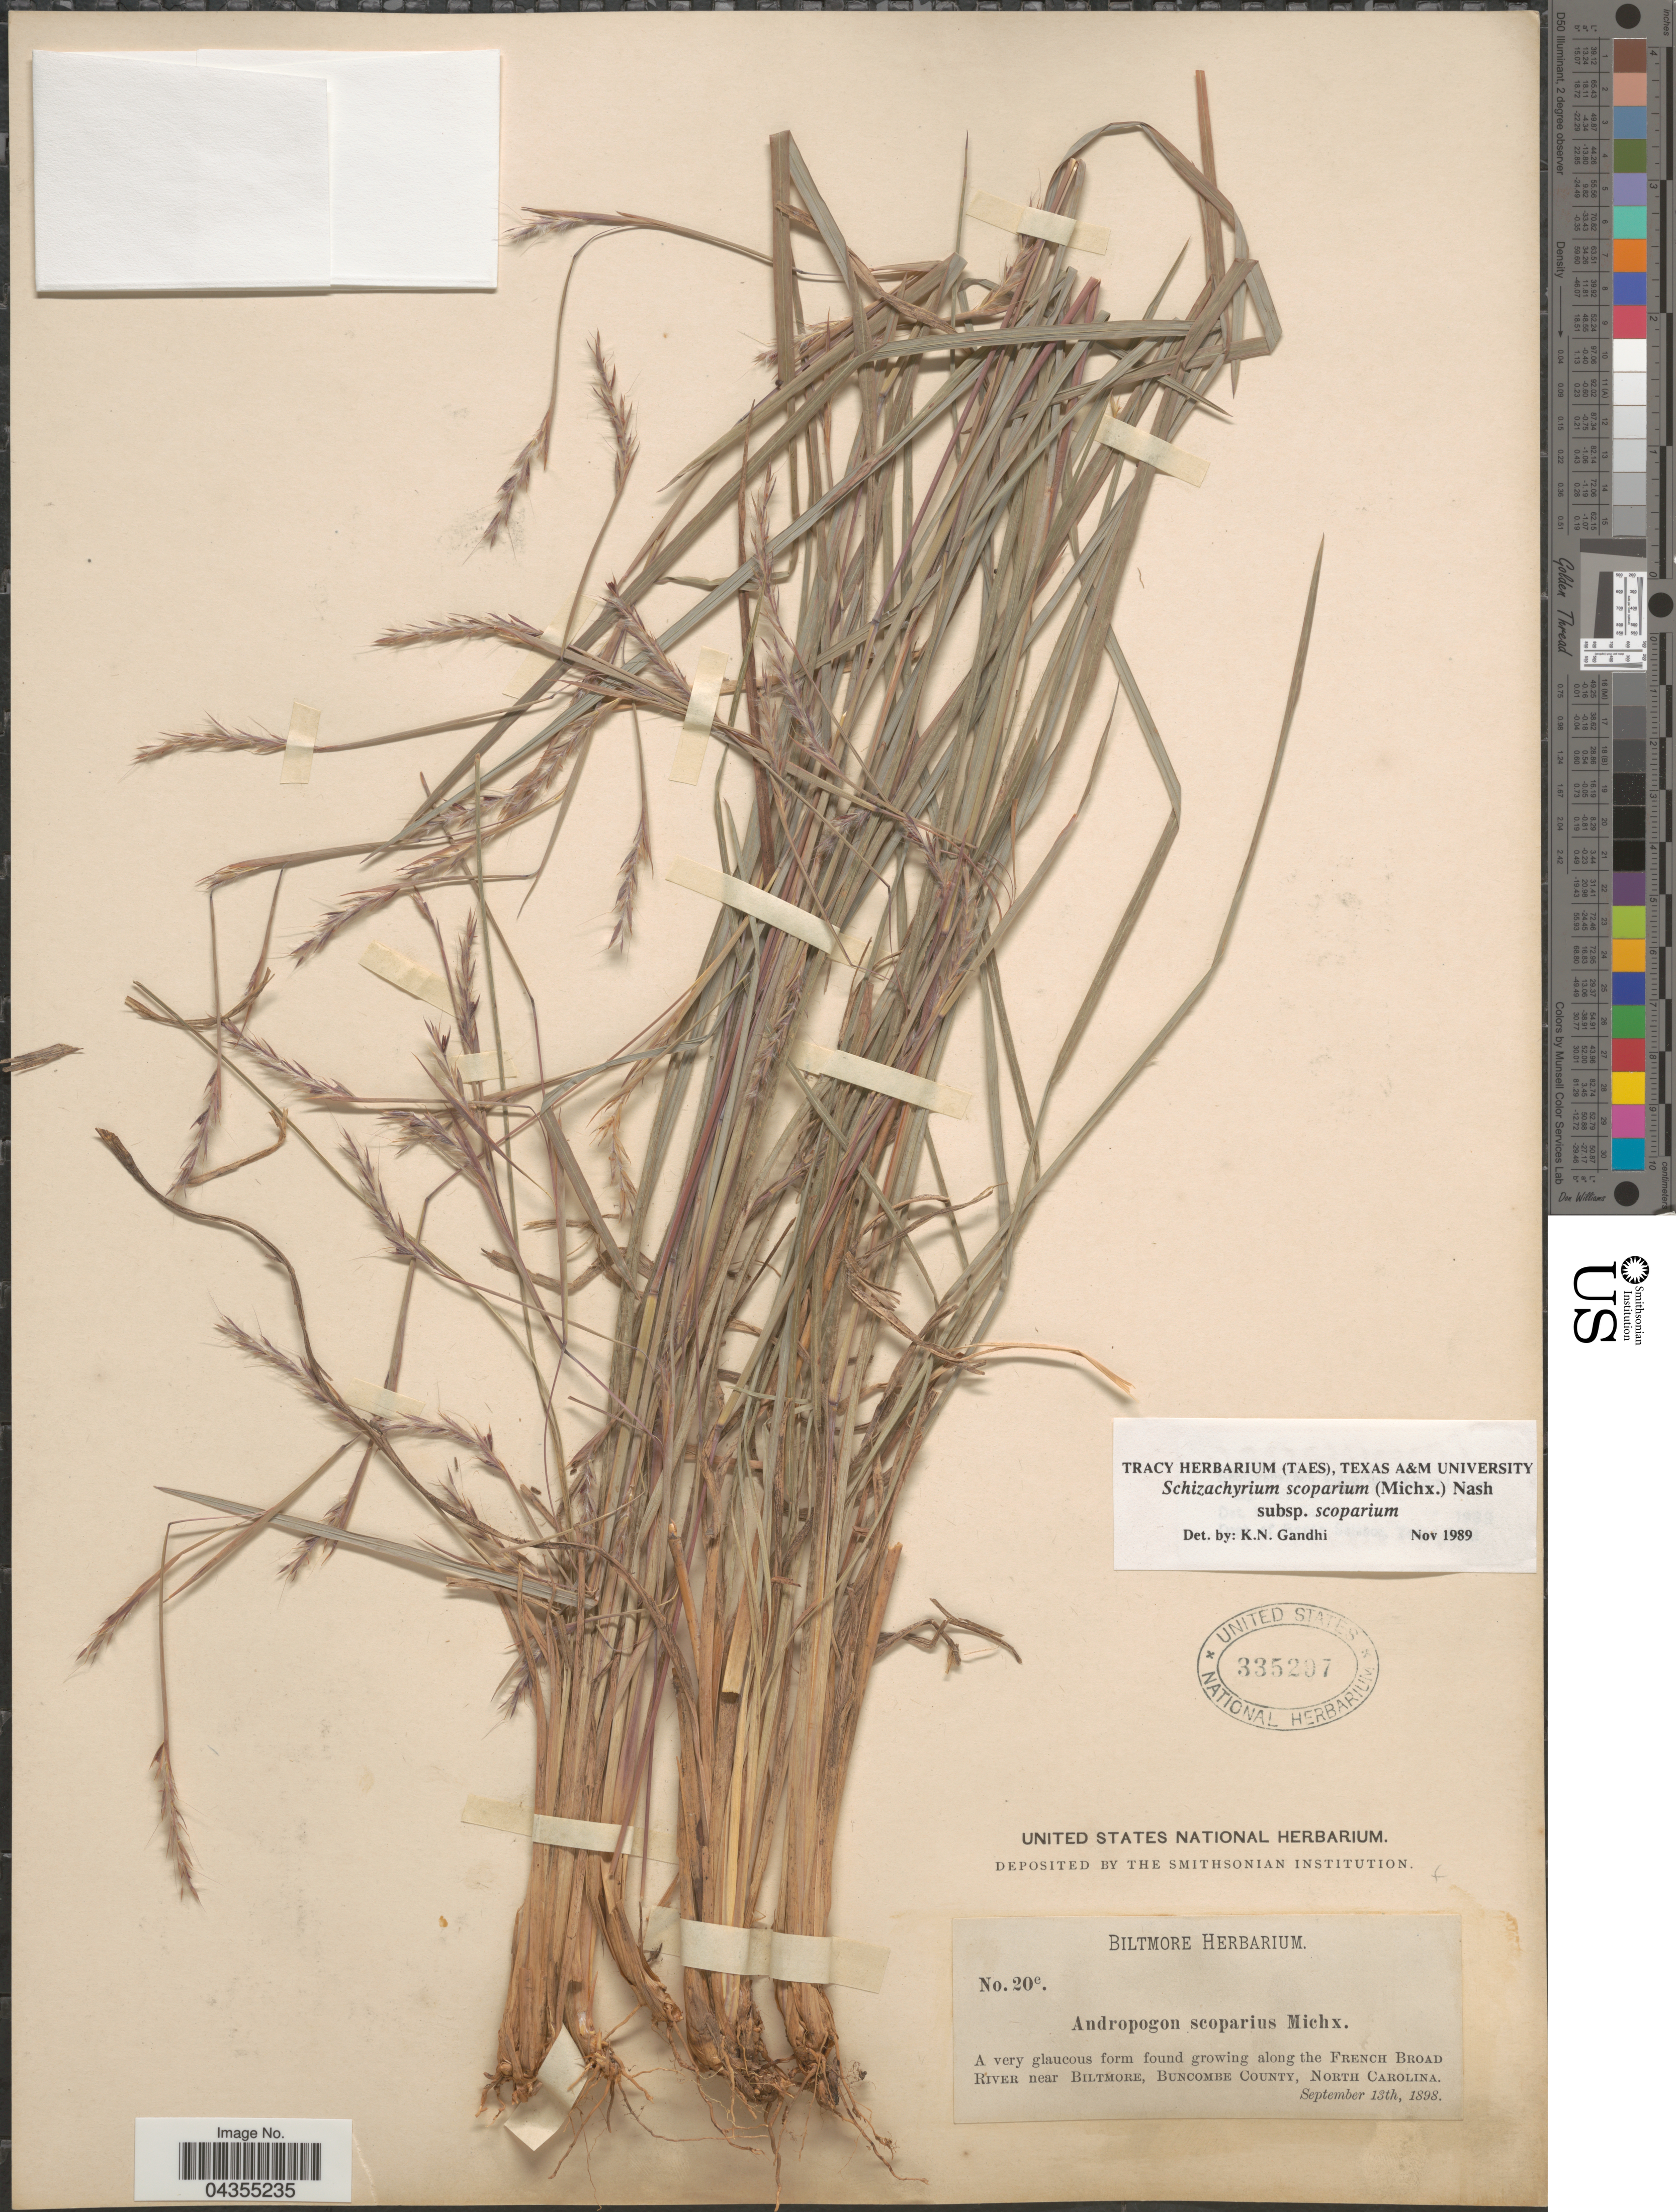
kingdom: Plantae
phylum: Tracheophyta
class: Liliopsida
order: Poales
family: Poaceae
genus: Schizachyrium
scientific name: Schizachyrium scoparium var. scoparium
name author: (Michx.) Nash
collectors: ex herb. Biltmore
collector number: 20e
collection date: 1898-09-13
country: United States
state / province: North Carolina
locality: Along the French Broad River near Biltmore, Buncombe County.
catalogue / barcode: US 335297